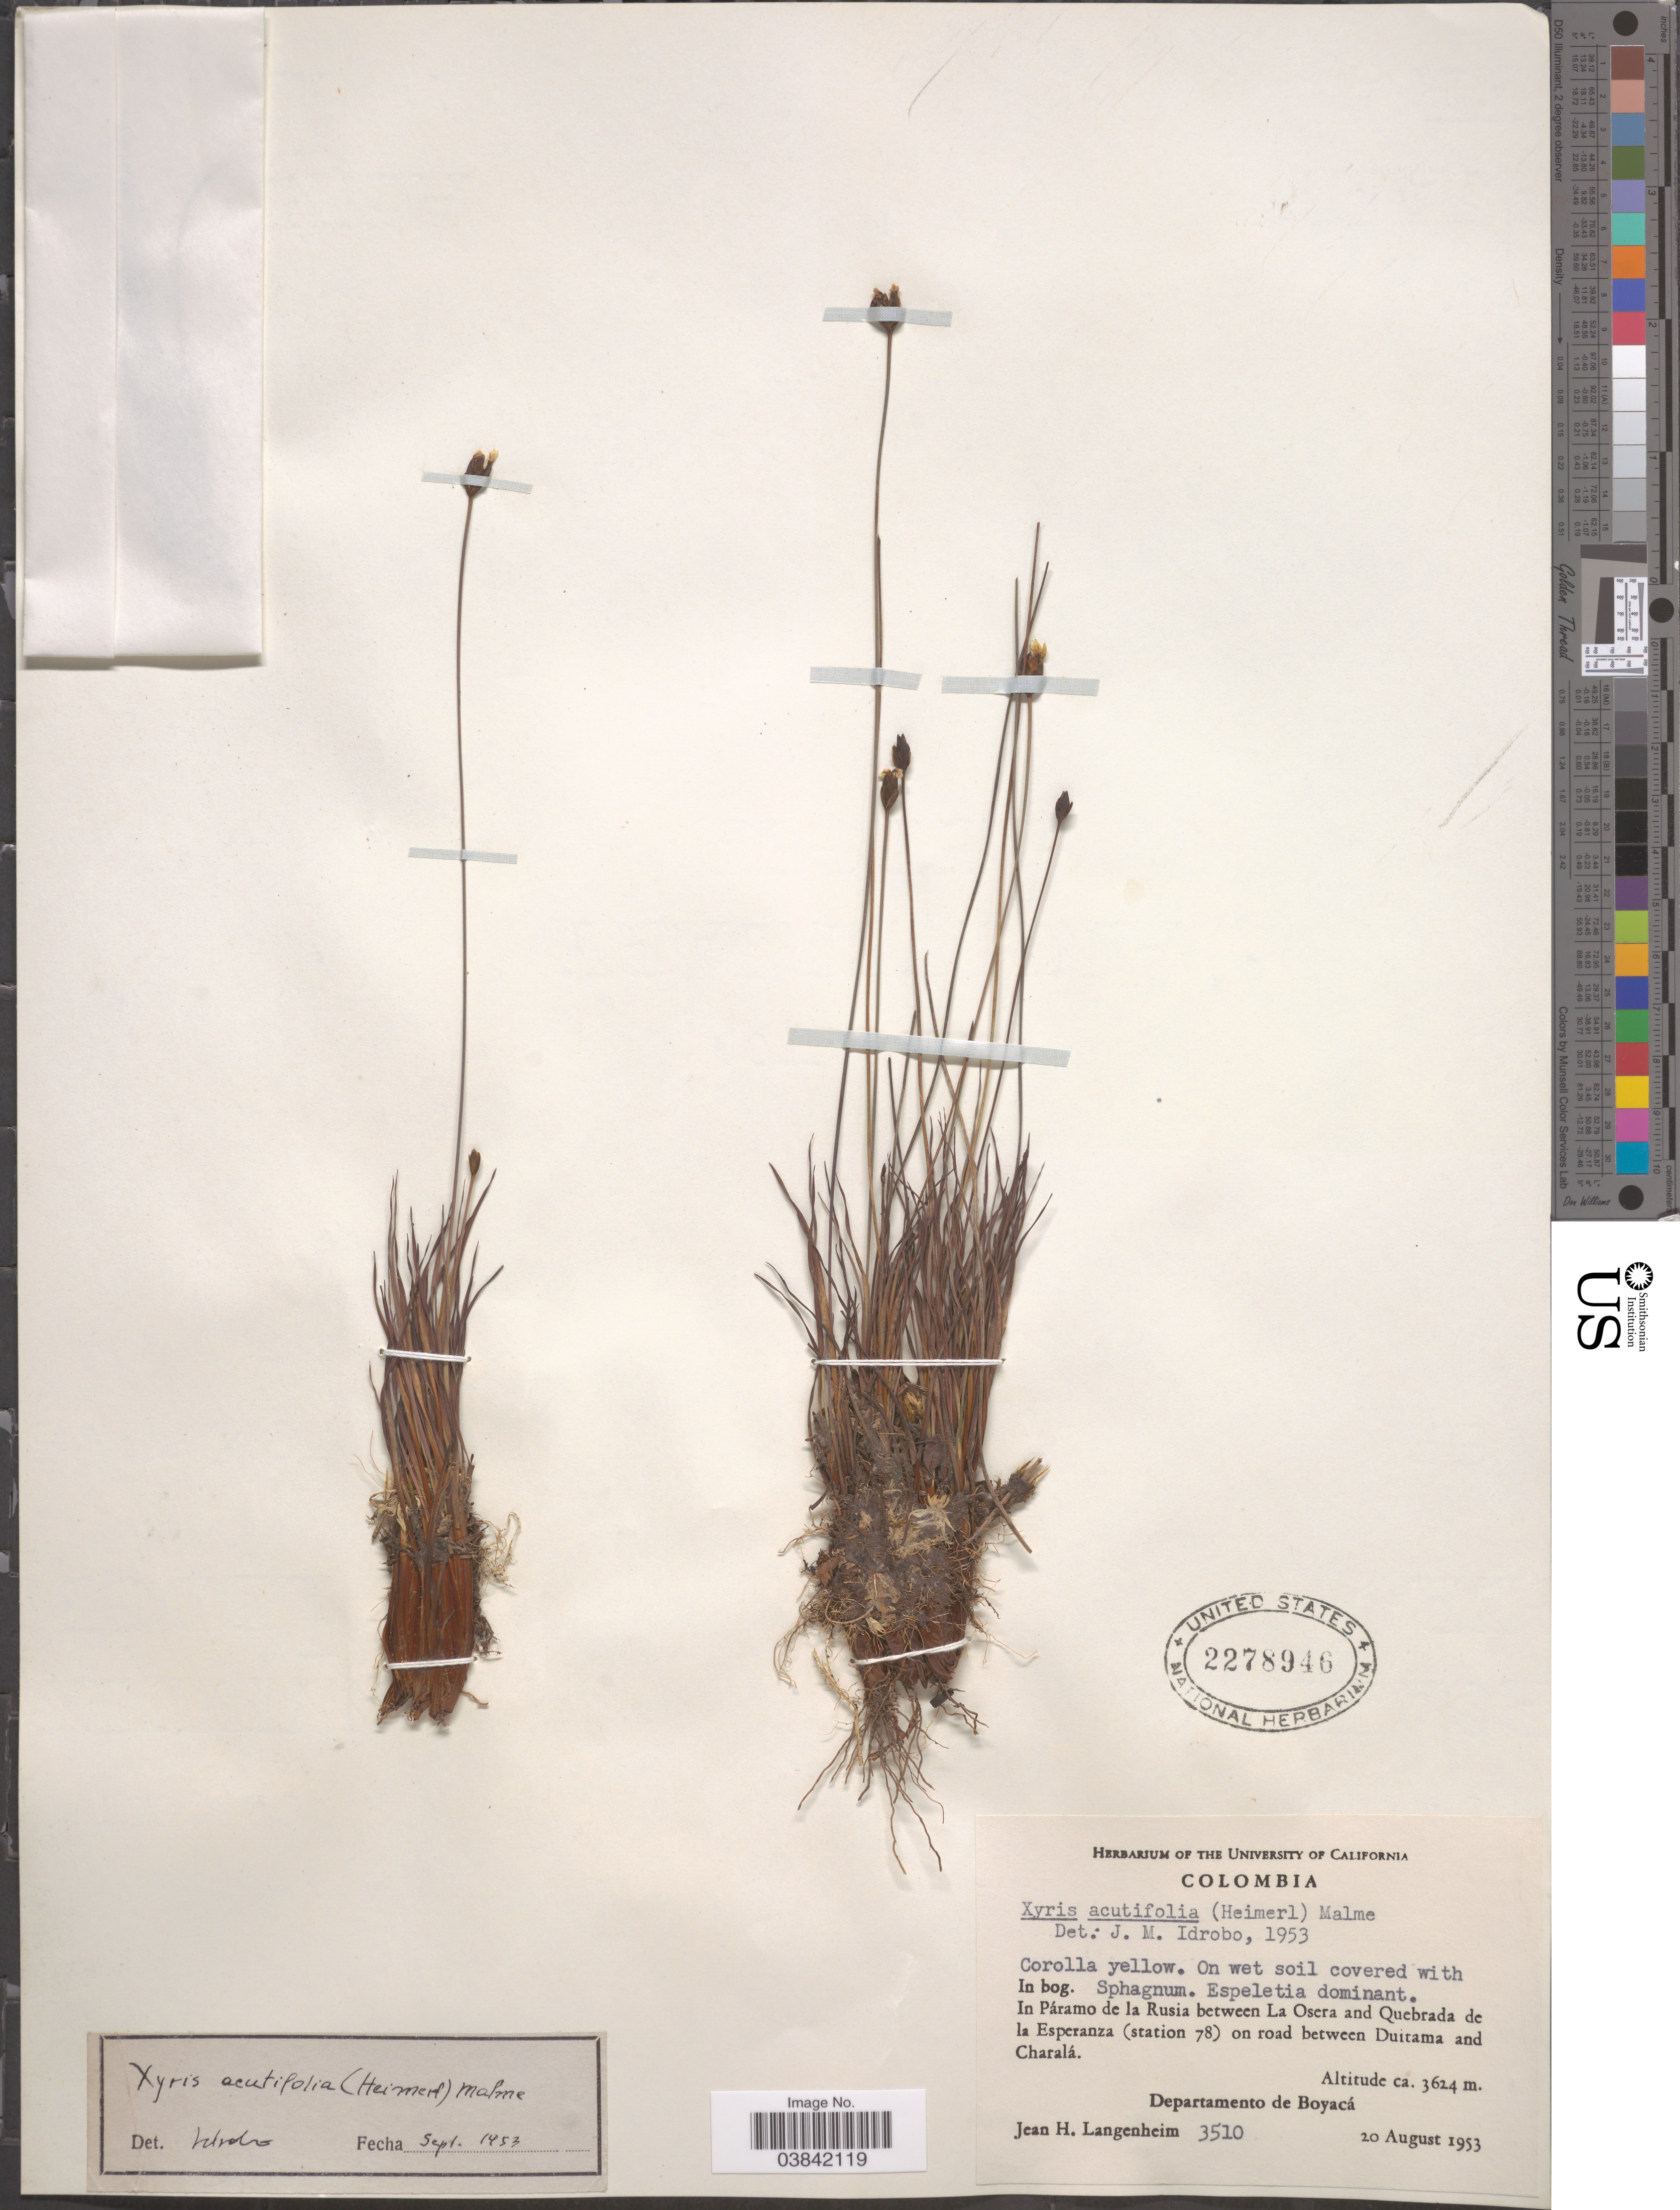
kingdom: Plantae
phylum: Tracheophyta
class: Liliopsida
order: Poales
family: Xyridaceae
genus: Xyris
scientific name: Xyris acutifolia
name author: (Heimerl) Malme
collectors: J. H. Langenheim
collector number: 3510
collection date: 1953-08-20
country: Colombia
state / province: Boyacá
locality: In Páramo de la Rusia between La Osera and Quebrada de la Esperanza (station 78) on road between Duitama and Chatalá. Departamento de Boyacá.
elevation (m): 3624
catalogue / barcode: US 2278946